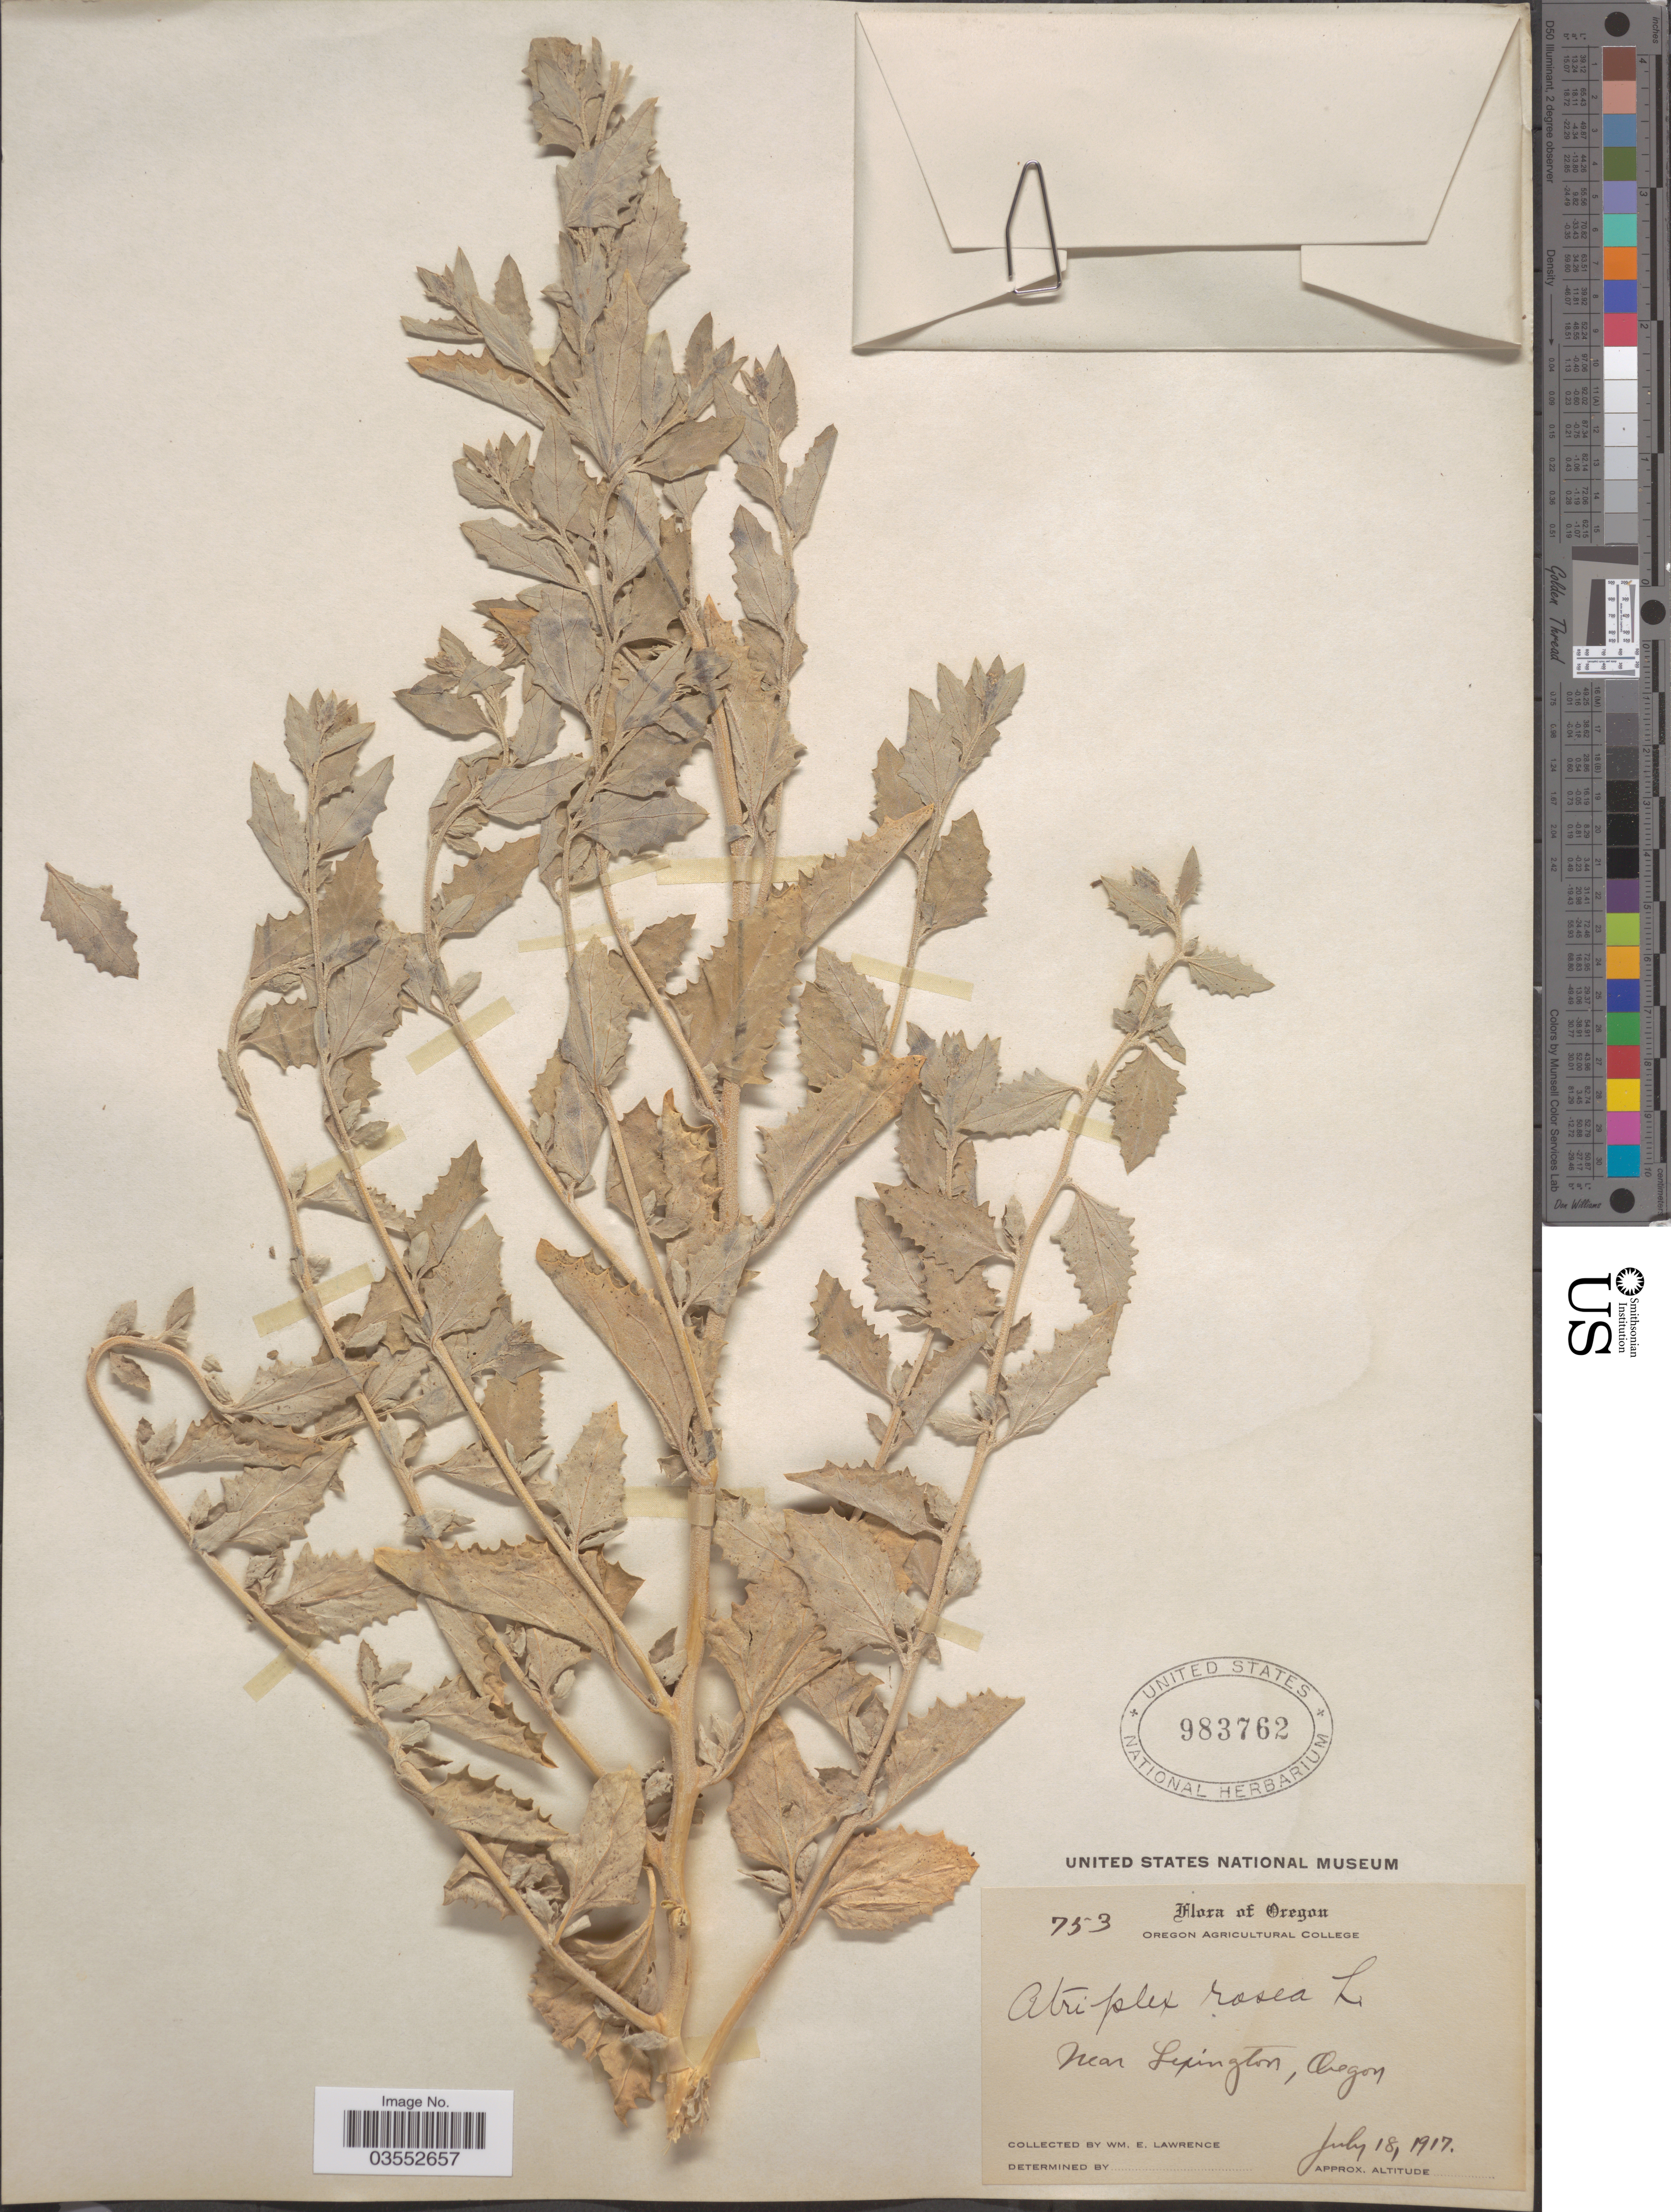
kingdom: Plantae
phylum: Tracheophyta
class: Magnoliopsida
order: Caryophyllales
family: Amaranthaceae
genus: Atriplex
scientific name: Atriplex rosea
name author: L.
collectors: W. Lawrence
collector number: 753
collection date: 1917-07-18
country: United States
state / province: Oregon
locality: Near Lexington.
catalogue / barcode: US 983762